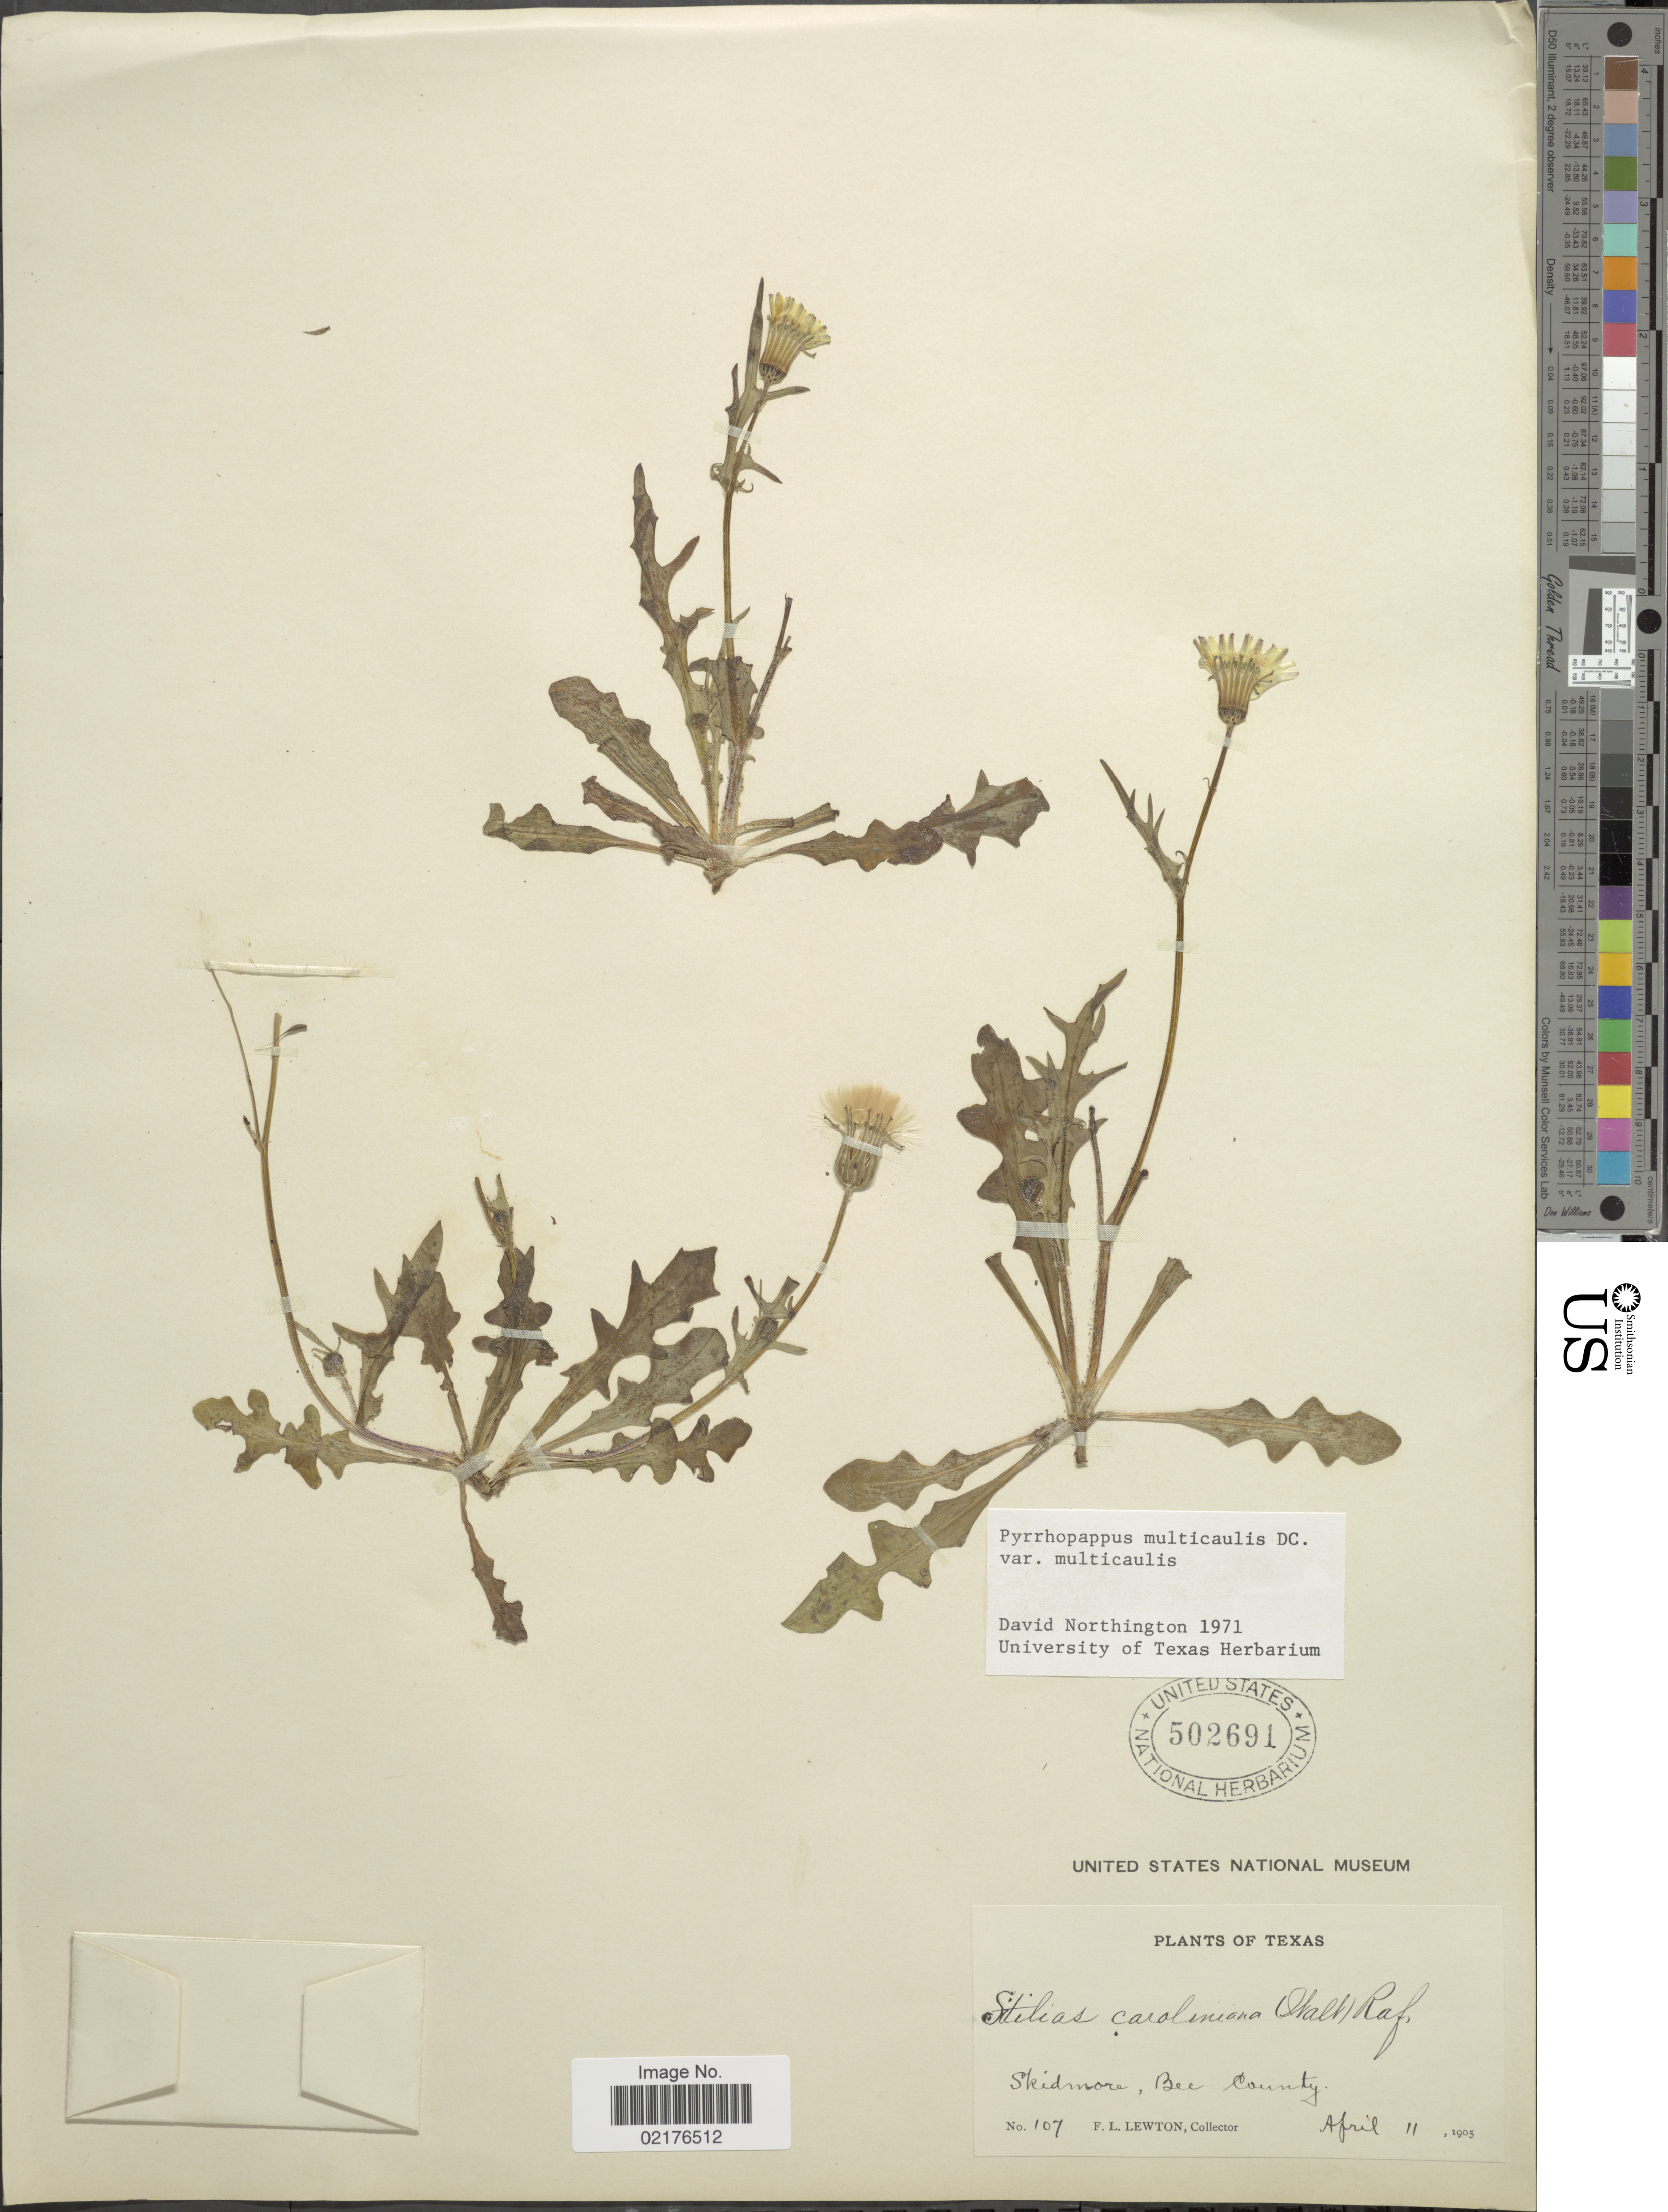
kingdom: Plantae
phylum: Tracheophyta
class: Magnoliopsida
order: Asterales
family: Asteraceae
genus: Pyrrhopappus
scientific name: Pyrrhopappus pauciflorus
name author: (D. Don) DC.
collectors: F. L. Lewton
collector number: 107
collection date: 1905-04-11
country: United States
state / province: Texas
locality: Skidmore, Bee County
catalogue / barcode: US 502691